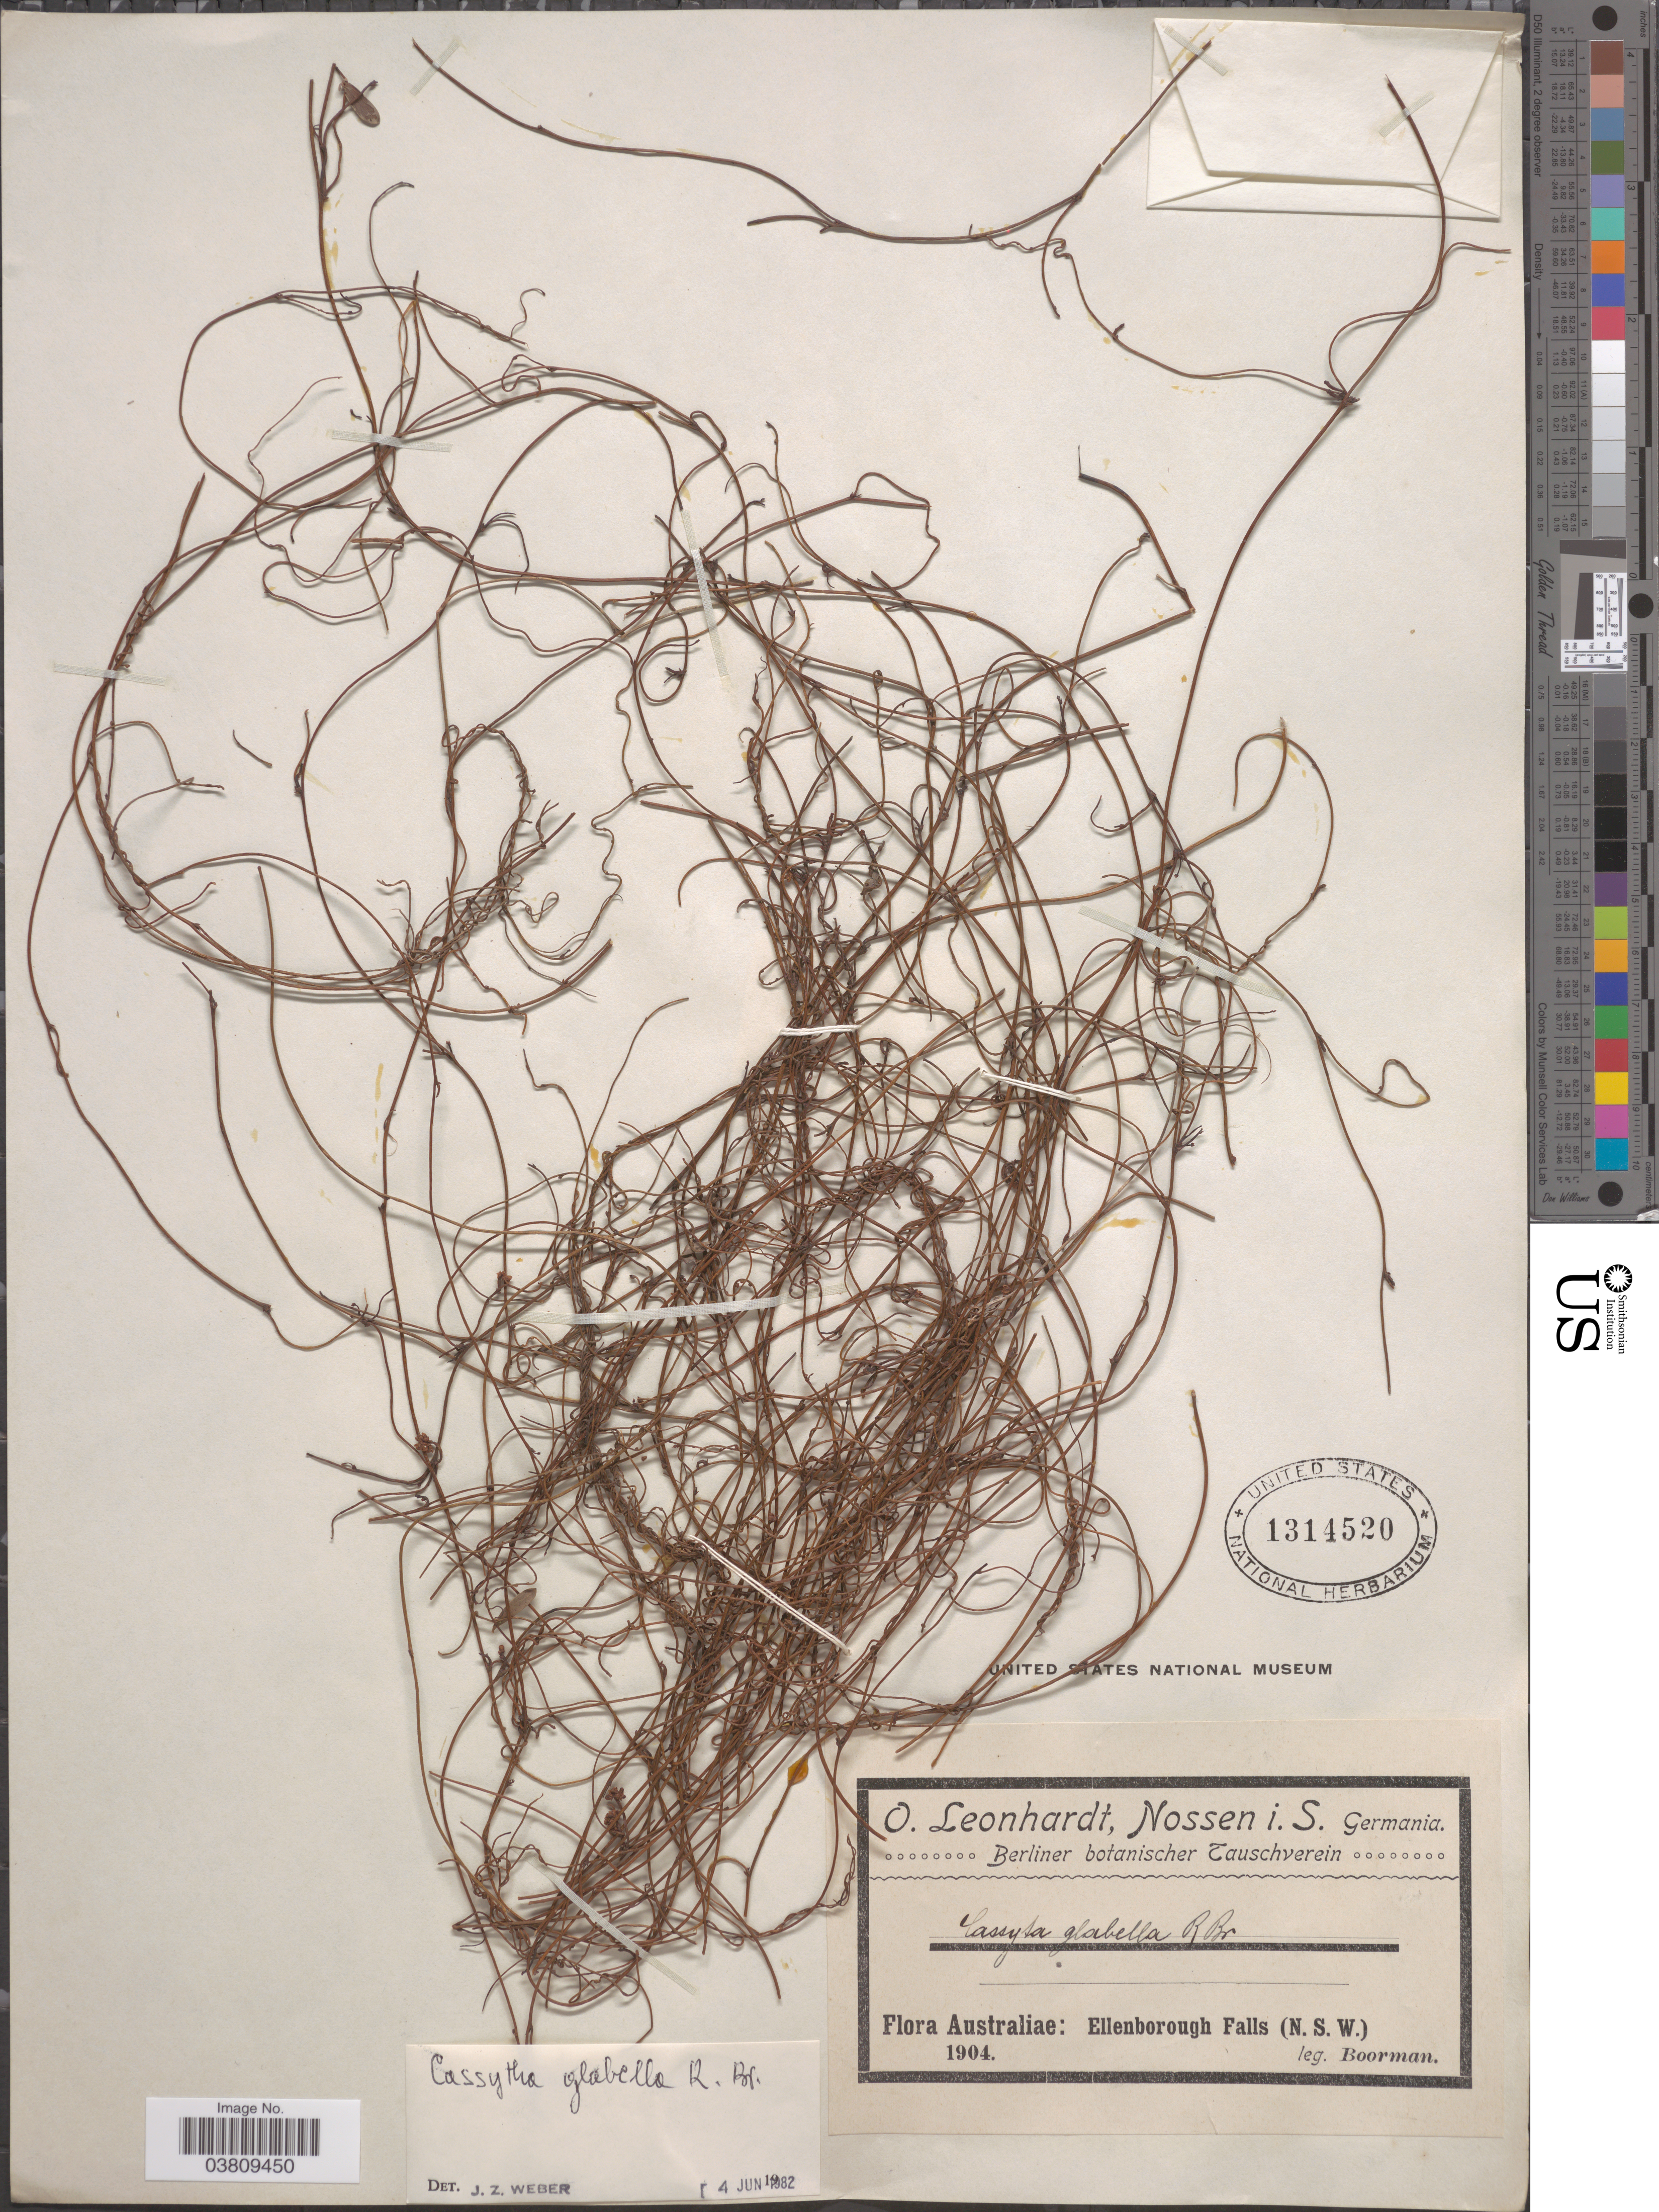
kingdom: Plantae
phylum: Tracheophyta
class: Magnoliopsida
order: Laurales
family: Lauraceae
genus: Cassytha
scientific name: Cassytha glabella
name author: R. Br.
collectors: -. Boorman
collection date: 1904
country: Australia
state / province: New South Wales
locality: Australiae: Ellenborough Falls.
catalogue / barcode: US 1314520